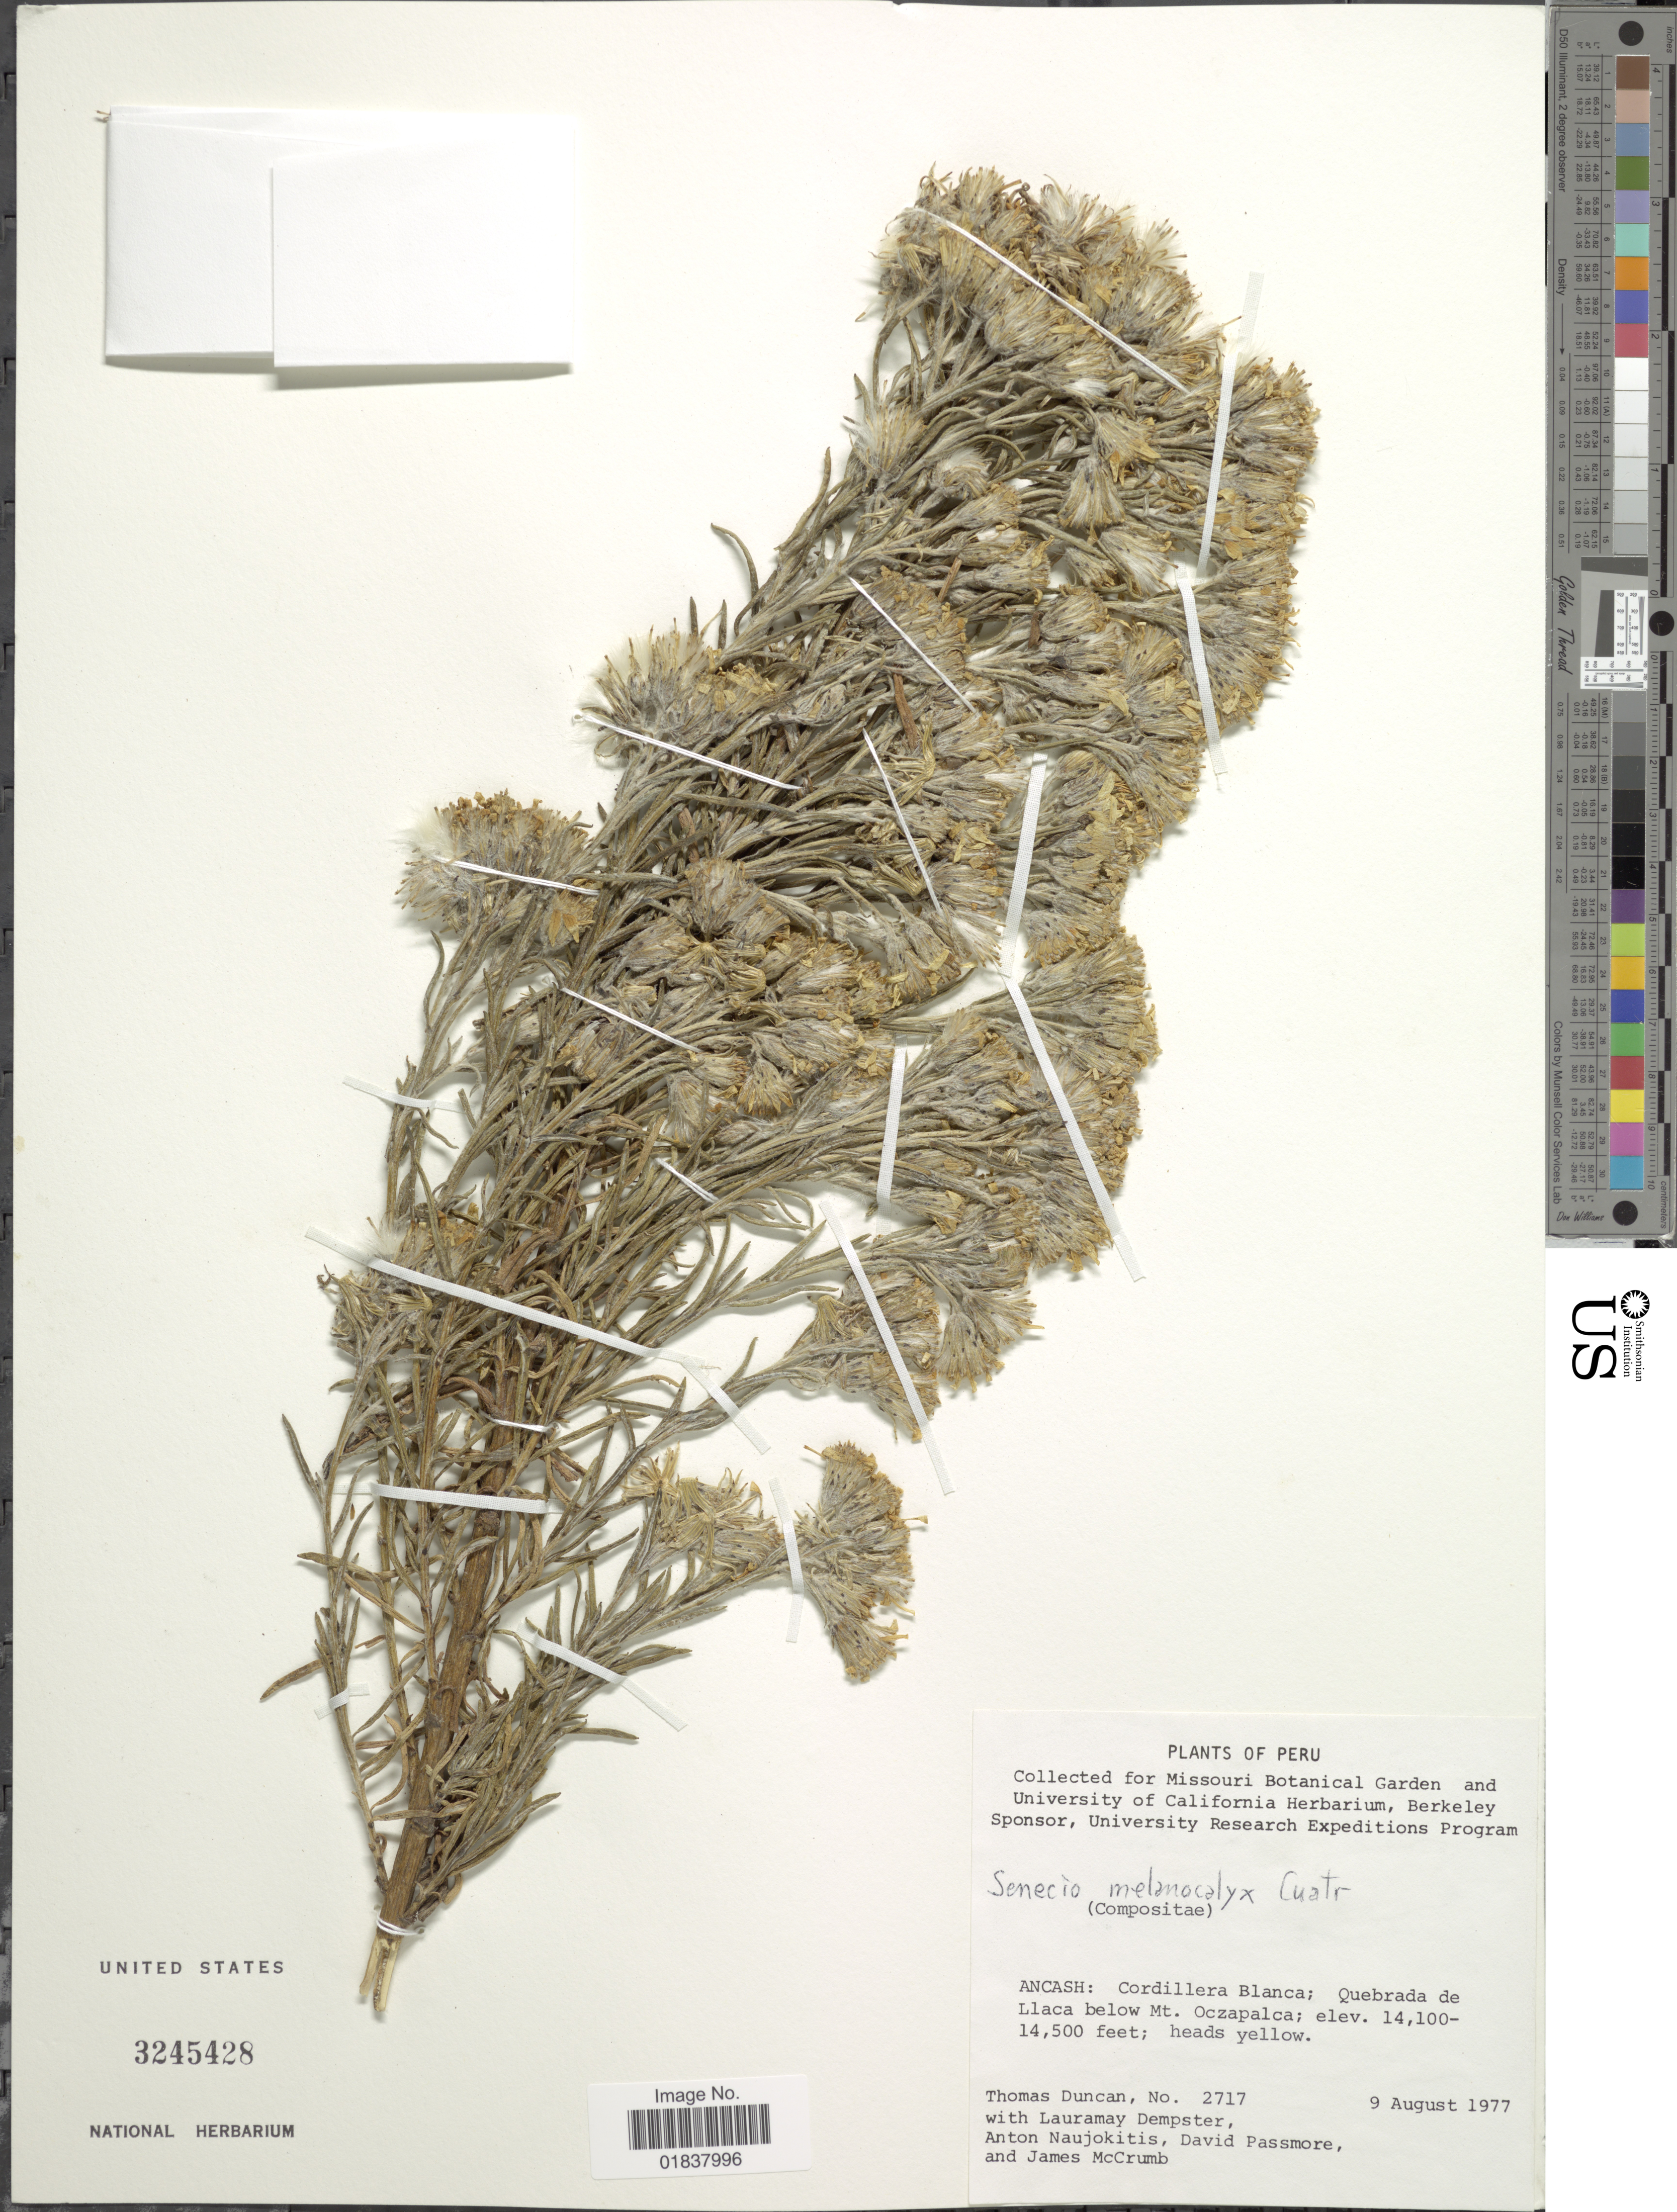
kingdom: Plantae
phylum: Tracheophyta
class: Magnoliopsida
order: Asterales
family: Asteraceae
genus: Senecio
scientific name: Senecio melanocalyx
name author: Cuatrec.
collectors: T. Duncan, L. T. Dempster, A. Naujokitis, d. Passmore & J. McCrumb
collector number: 2717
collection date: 1977-08-09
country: Peru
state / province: Ancash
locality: Cordillera Blanca, Quebrada de Llaca below Mt. Oczapalca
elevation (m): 4298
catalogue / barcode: US 3245428